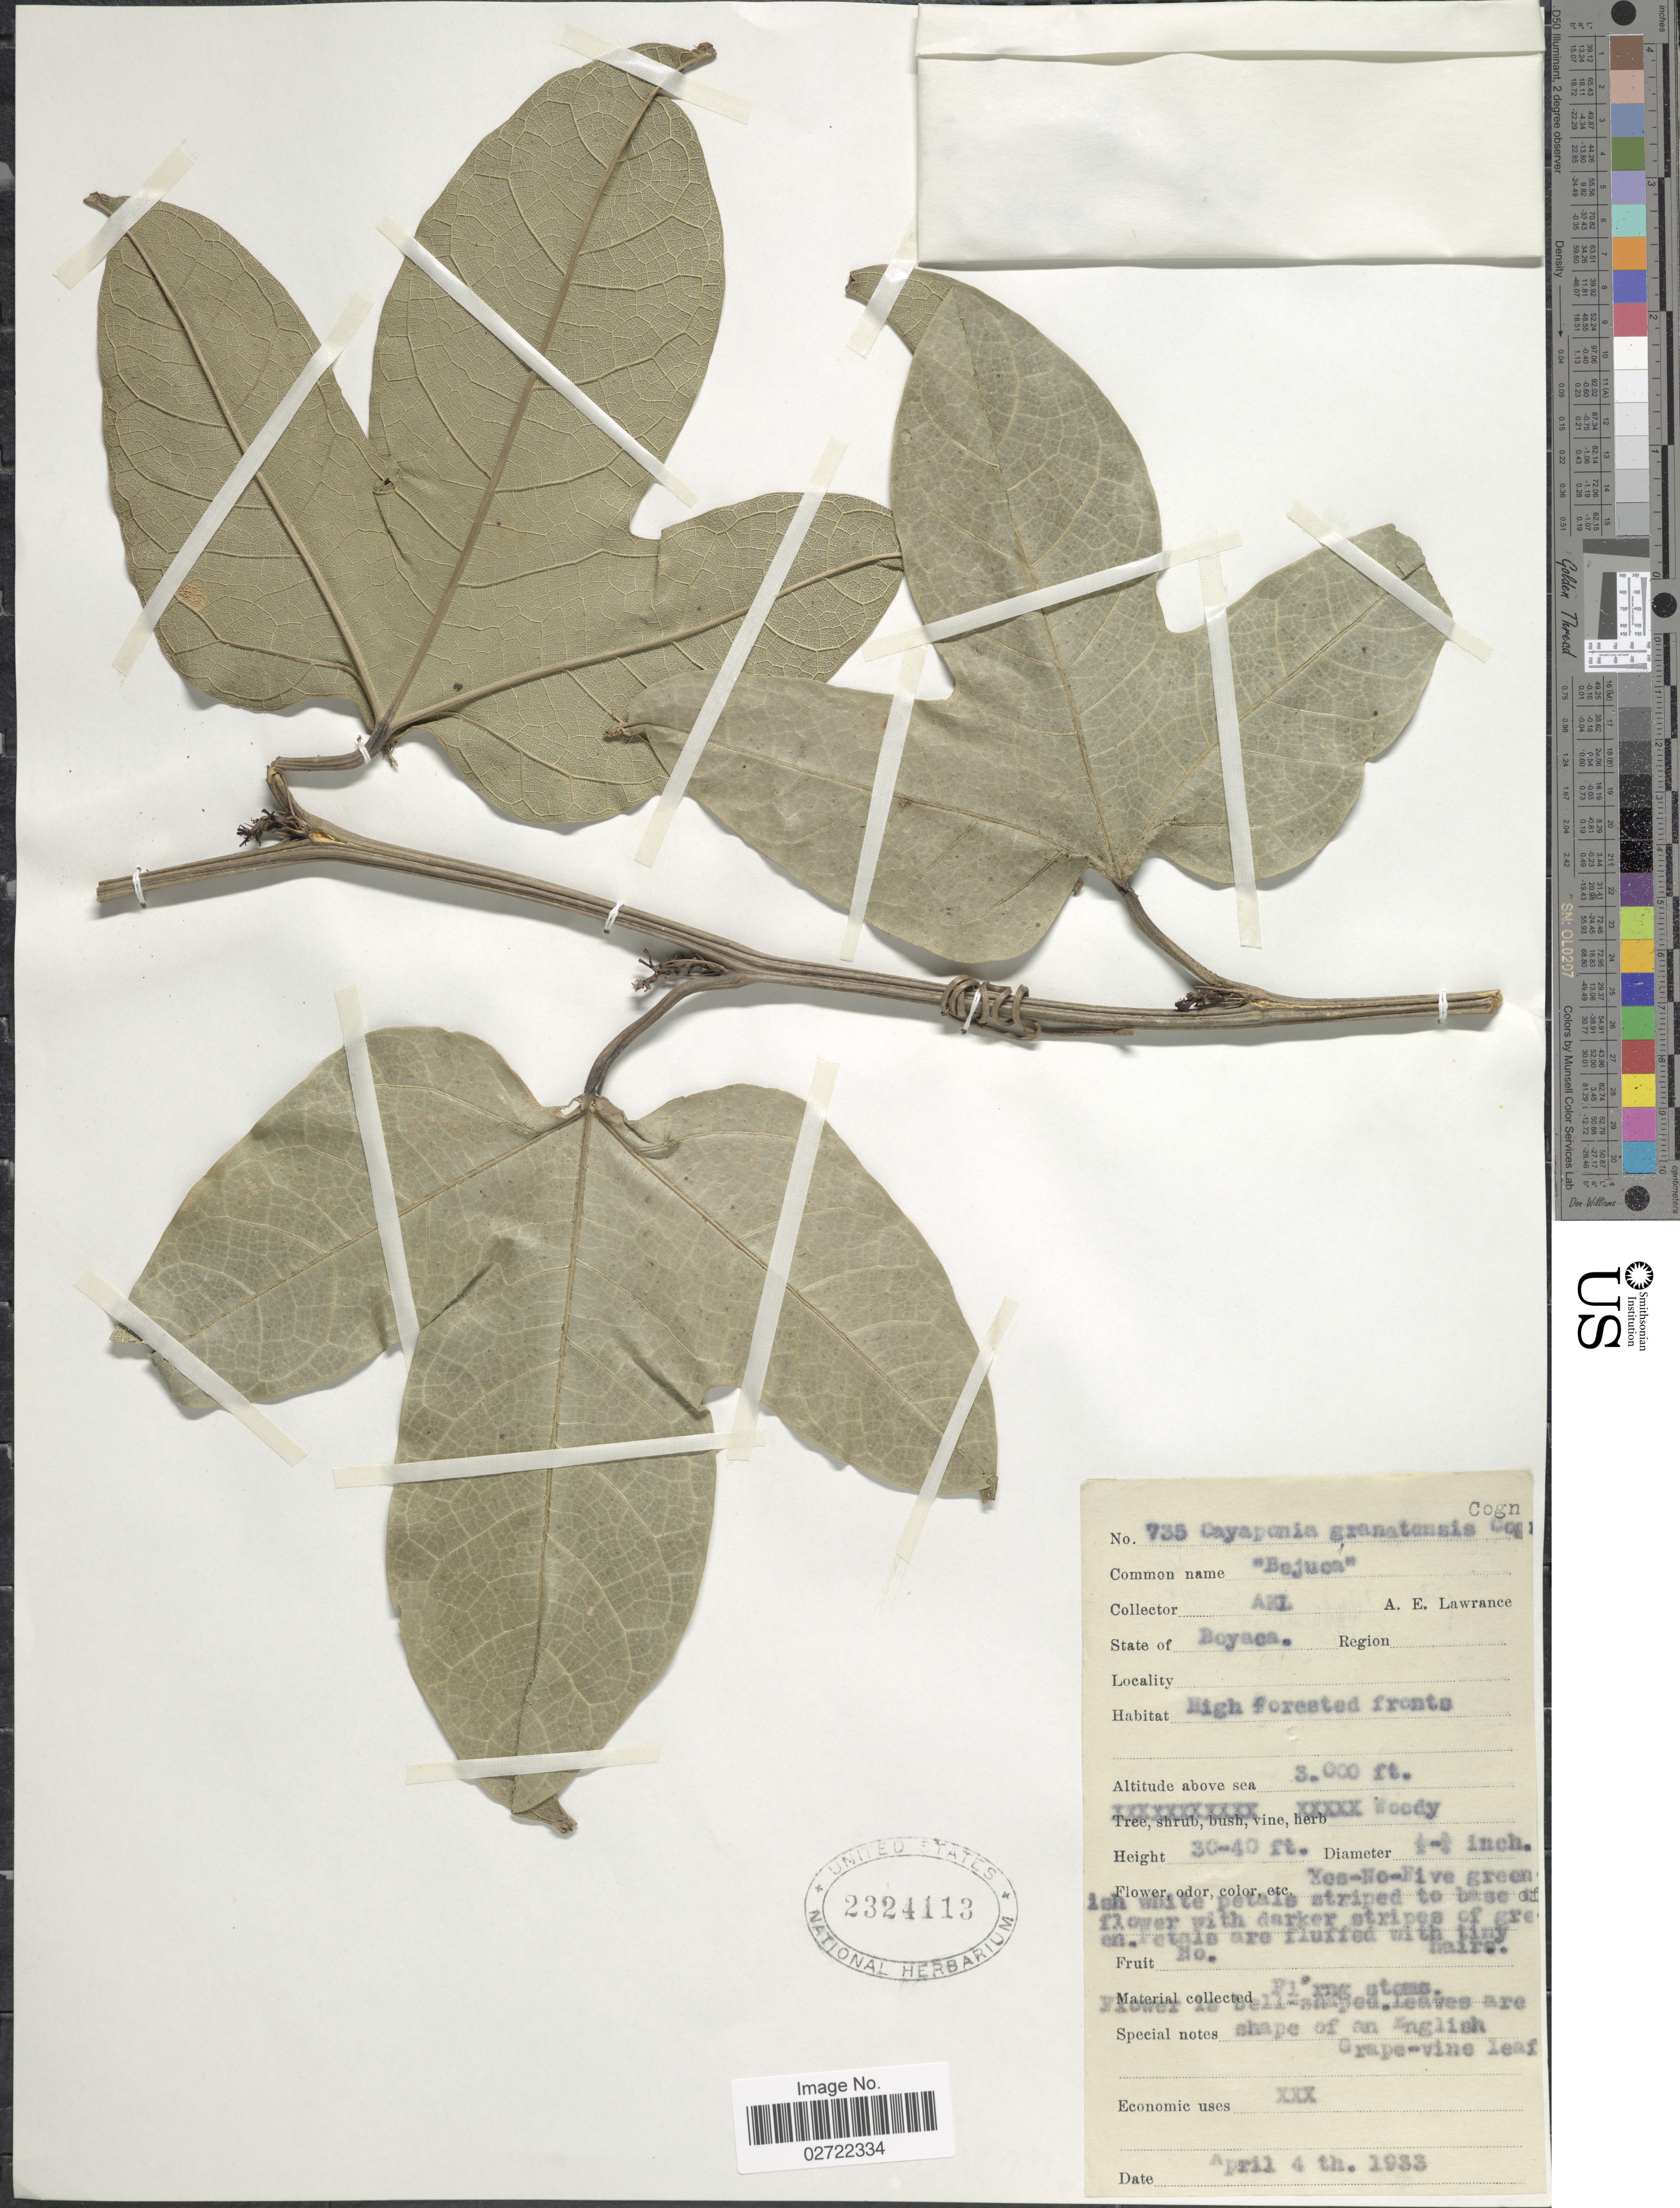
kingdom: Plantae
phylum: Tracheophyta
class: Magnoliopsida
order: Cucurbitales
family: Cucurbitaceae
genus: Cayaponia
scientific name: Cayaponia granatensis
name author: Cogn.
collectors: A. Lawrance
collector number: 735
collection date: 1933-04-04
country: Colombia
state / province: Boyacá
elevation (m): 914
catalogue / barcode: US 2324113